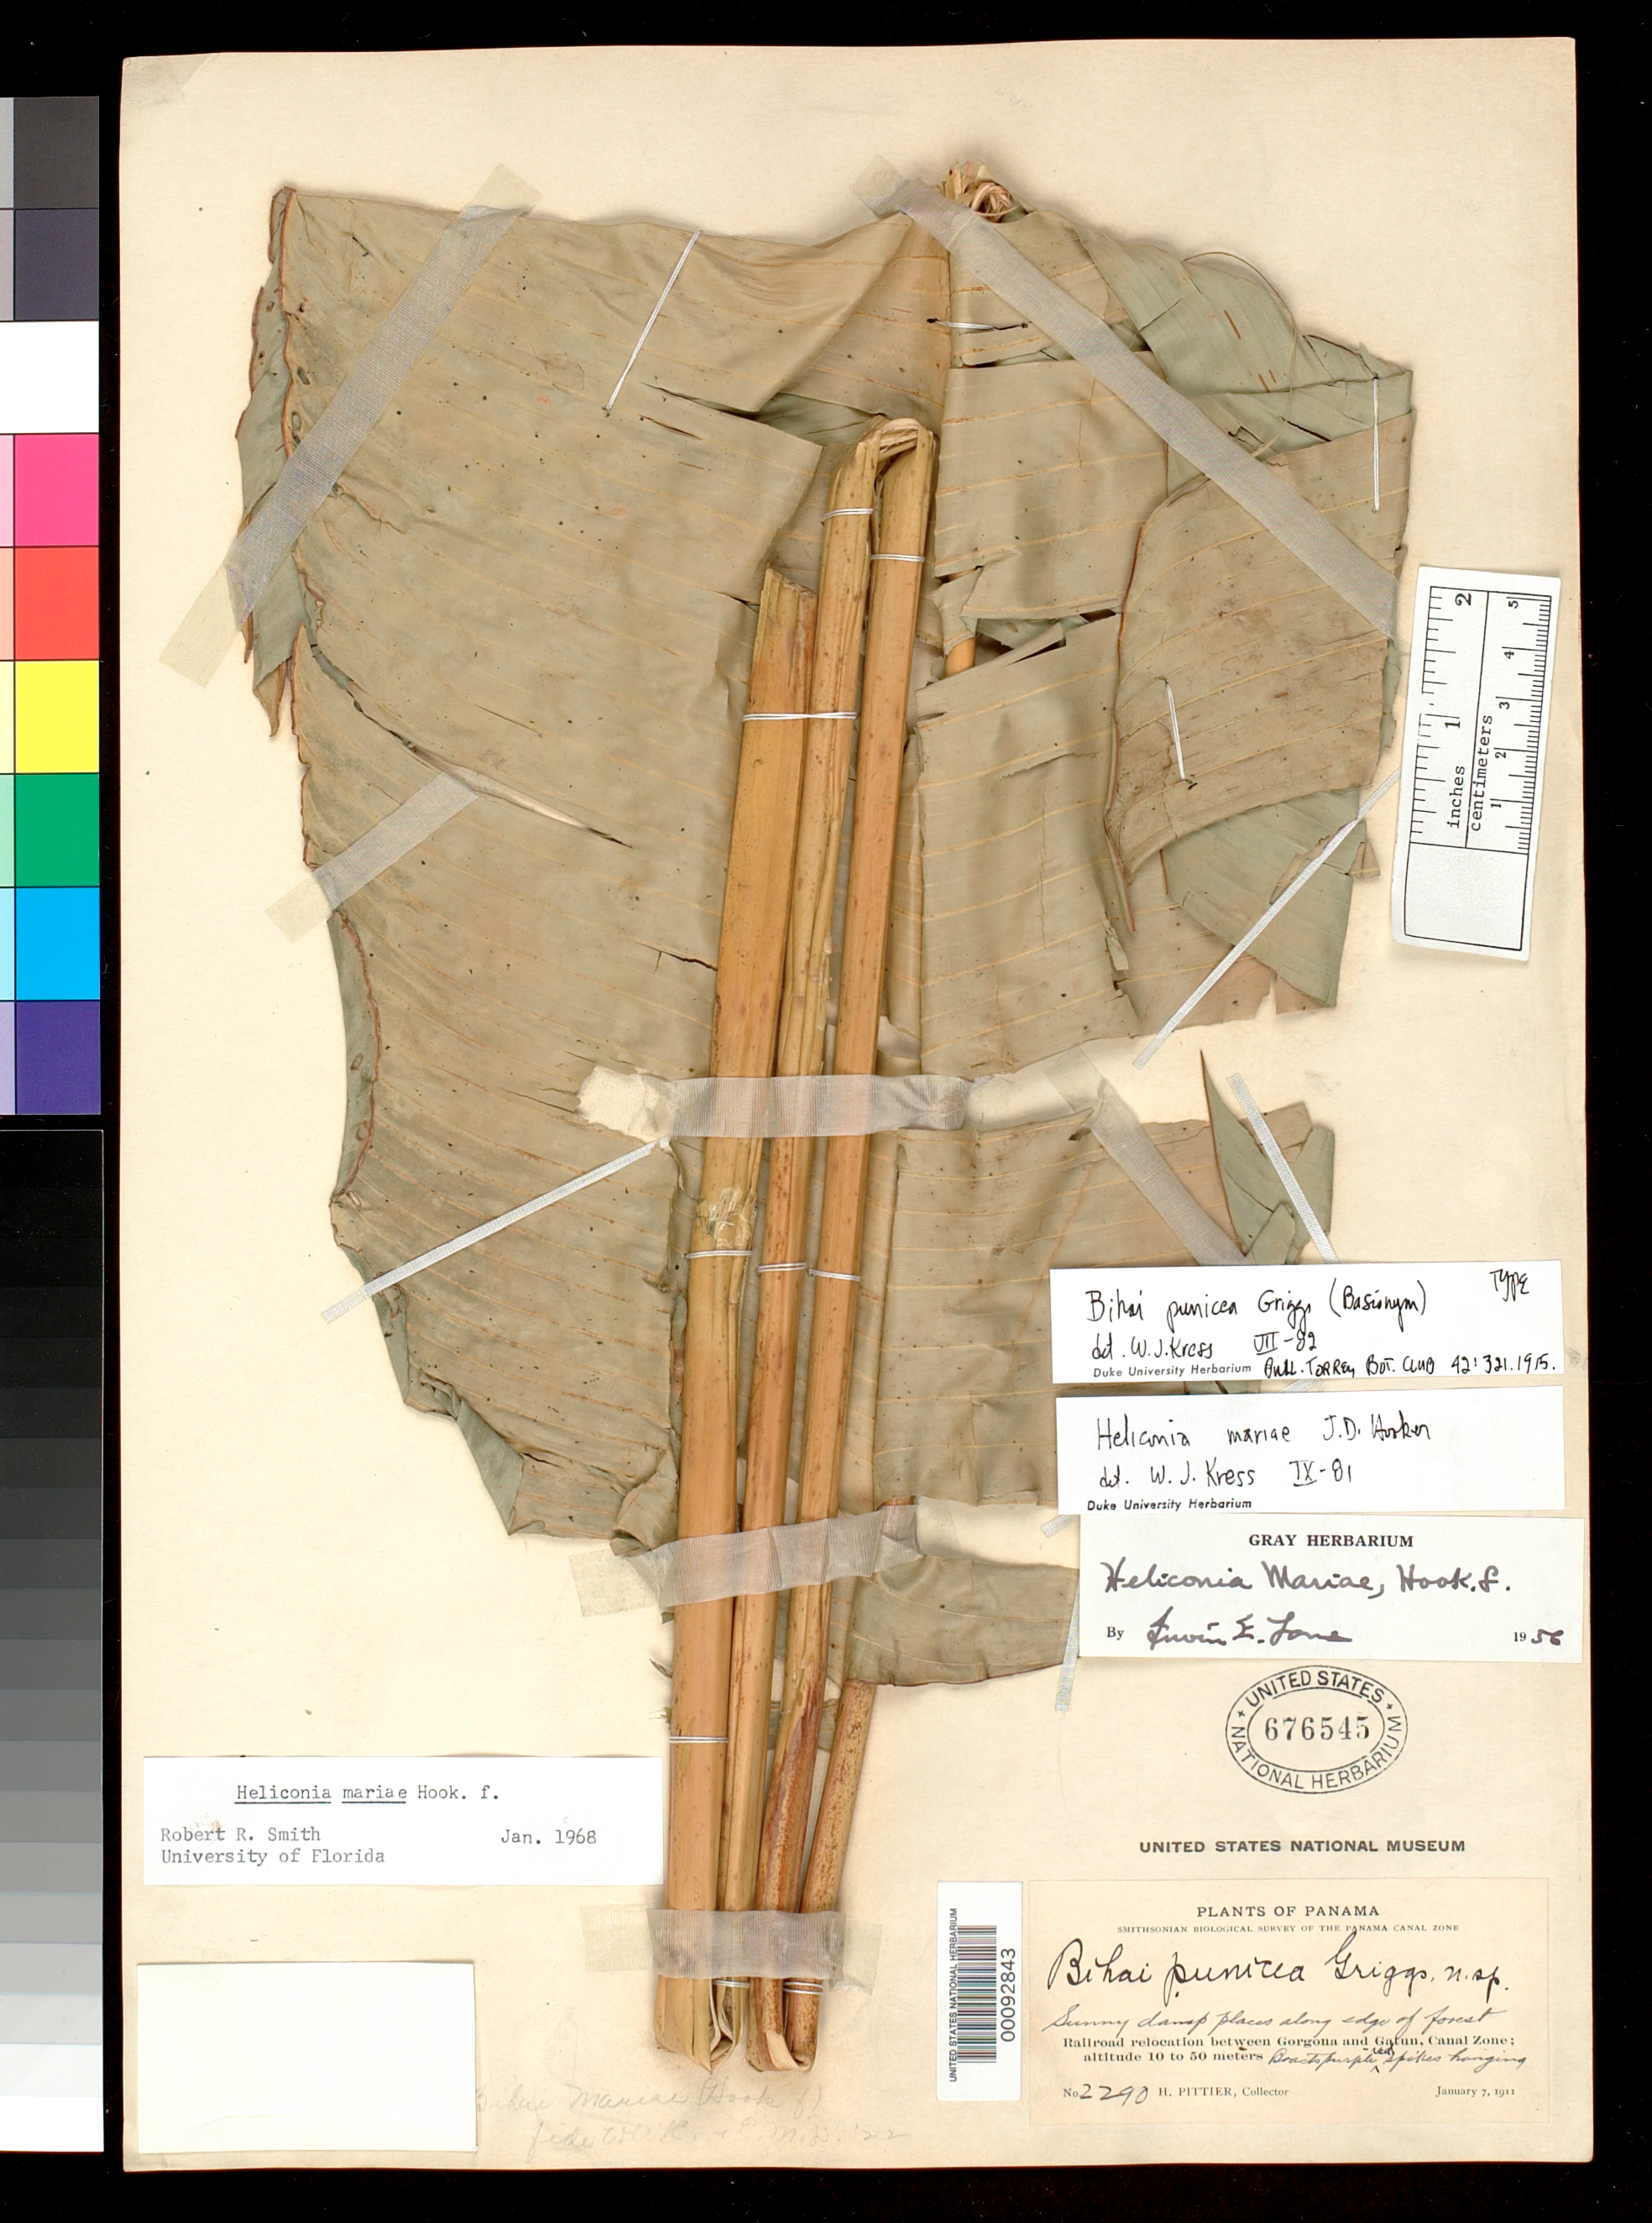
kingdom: Plantae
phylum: Tracheophyta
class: Liliopsida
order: Zingiberales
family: Heliconiaceae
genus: Bihai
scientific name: Bihai punicea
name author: R.F. Griggs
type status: Holotype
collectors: H. F. Pittier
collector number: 2290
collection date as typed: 07 Jan 1911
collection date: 1911-01-07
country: Panama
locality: Railroad relocation between Gorgona and Gatun.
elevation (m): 10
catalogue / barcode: US 676545